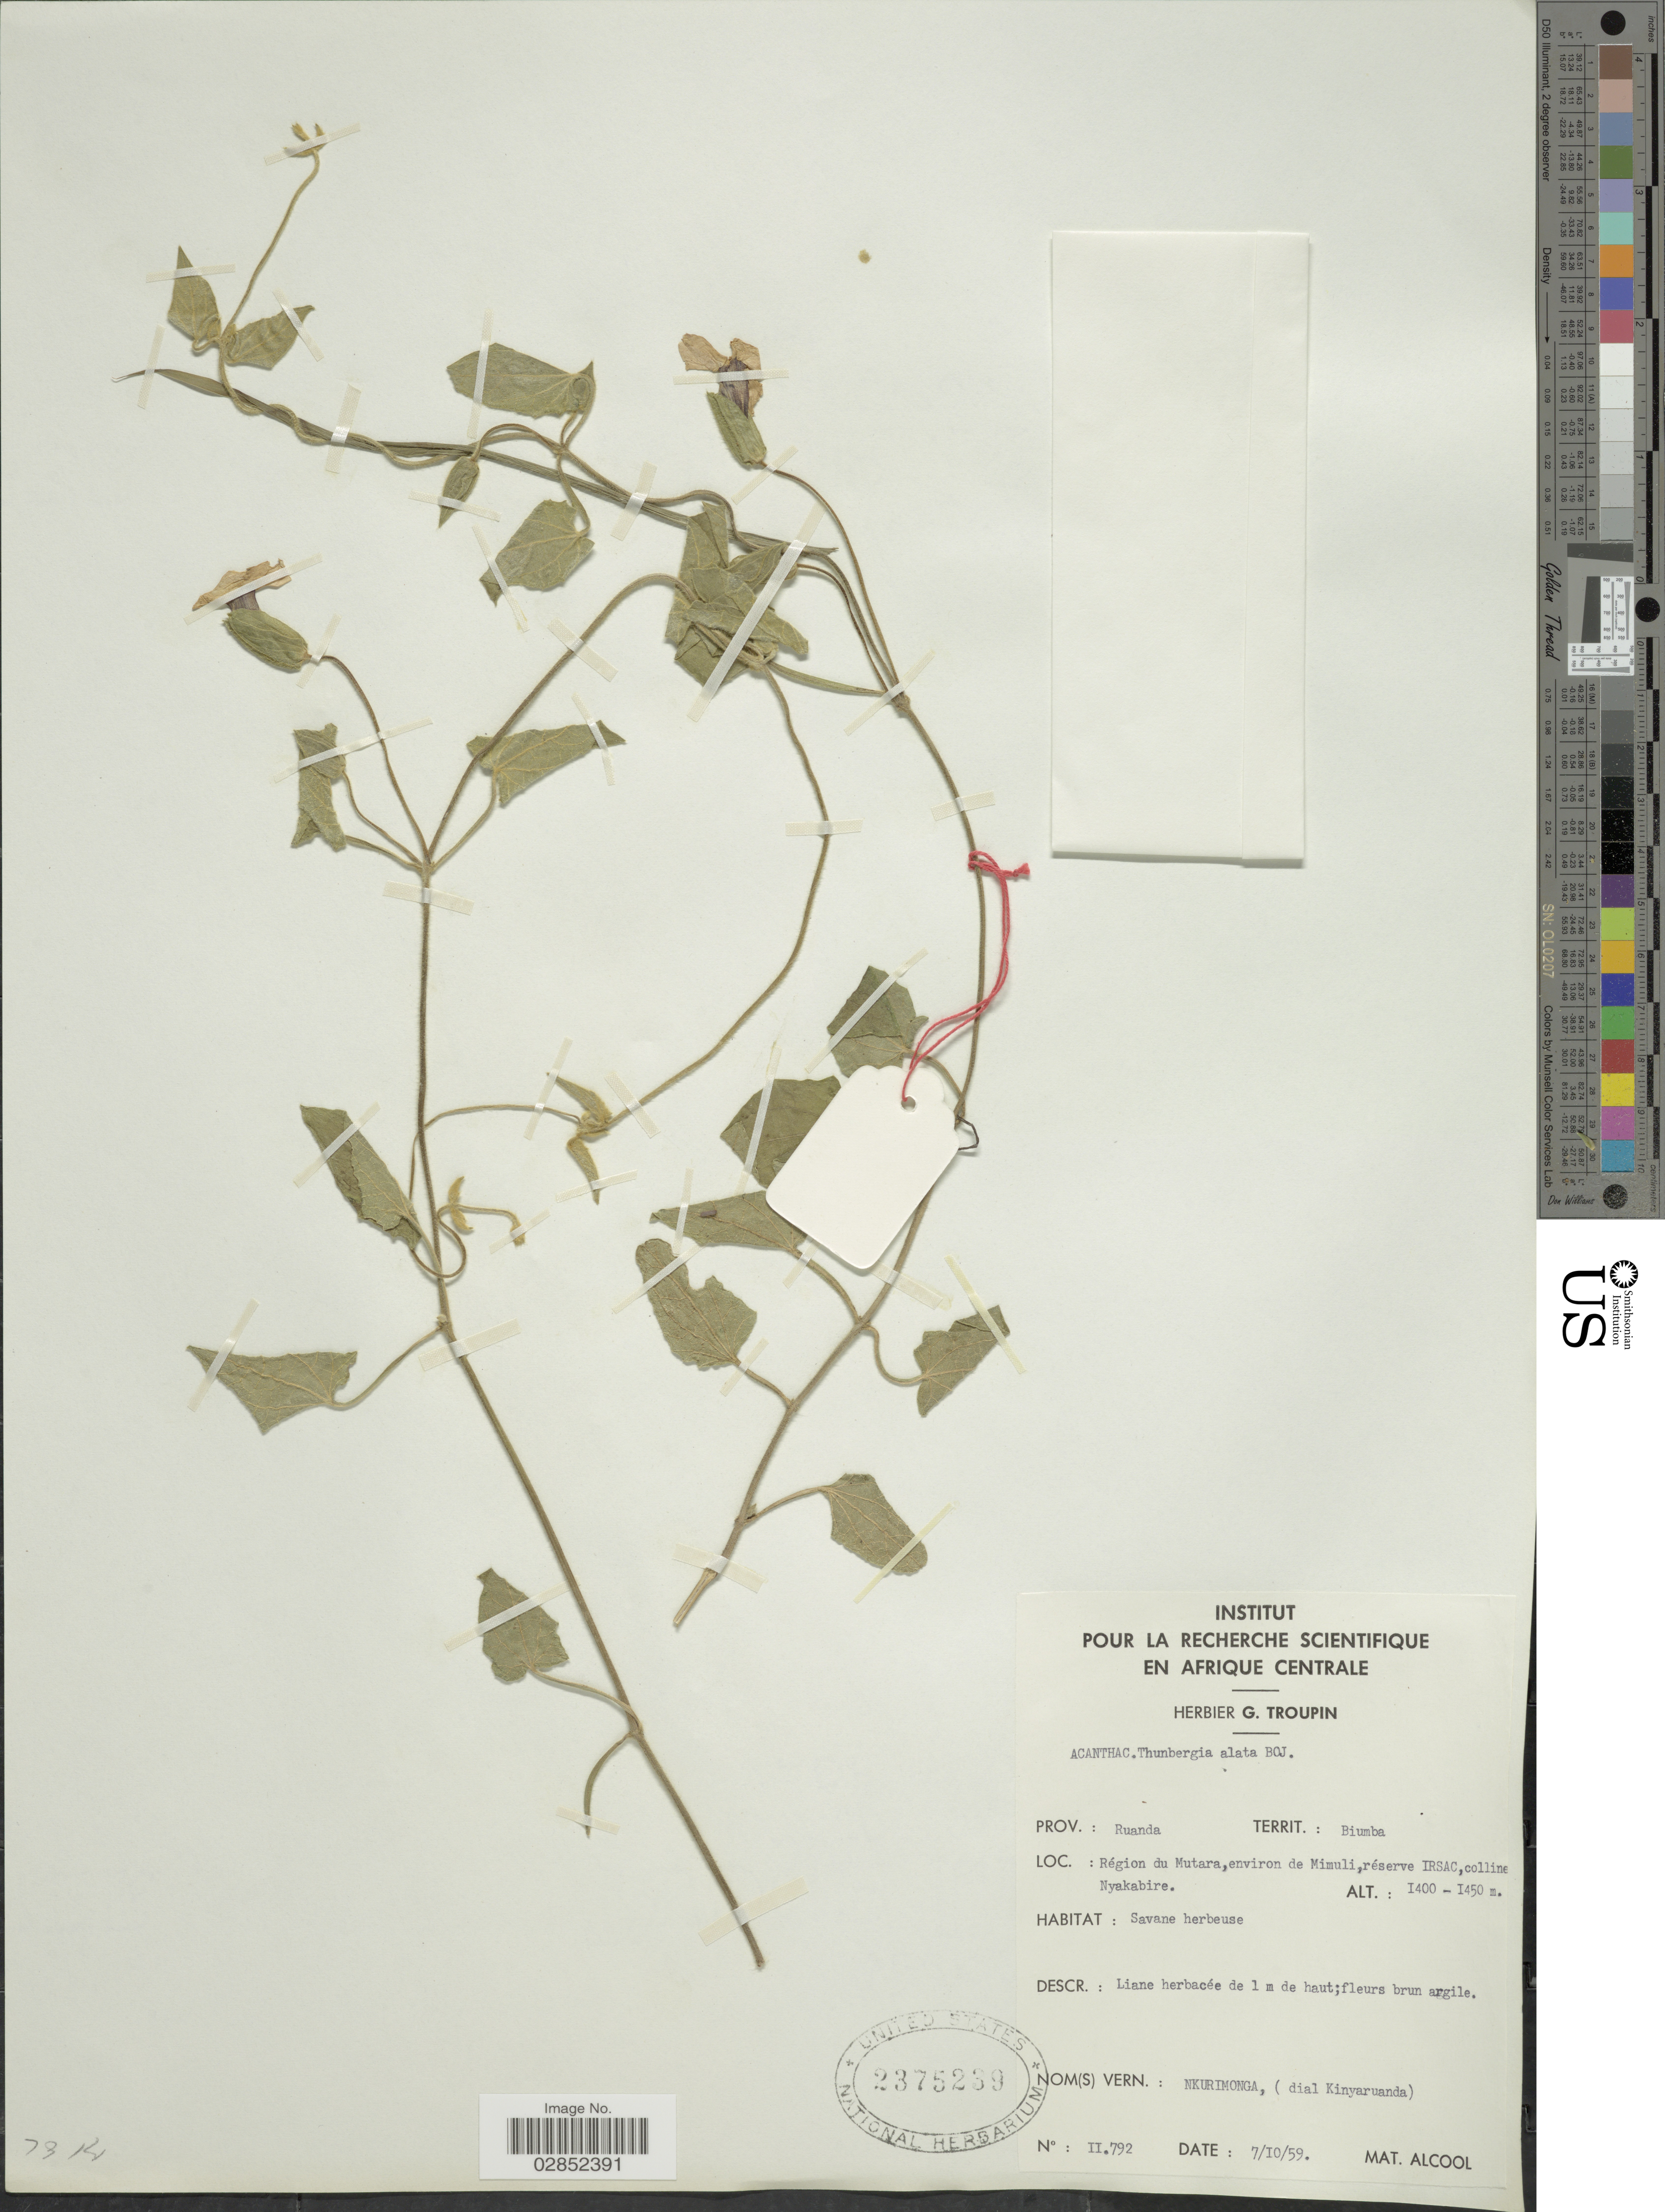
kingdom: Plantae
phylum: Tracheophyta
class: Magnoliopsida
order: Lamiales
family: Acanthaceae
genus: Thunbergia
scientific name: Thunbergia alata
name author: Bojer ex Sims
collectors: ex herb. G. Troupin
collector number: II. 792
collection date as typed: Transcribed d/m/y: 7/10/59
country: Rwanda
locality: Prov.: Ruanda, Territ.: Biumba, Région du Mutara, environ de Mimuli, réserve IRSAC, colline Nyakabire.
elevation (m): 1400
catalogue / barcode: US 2375239